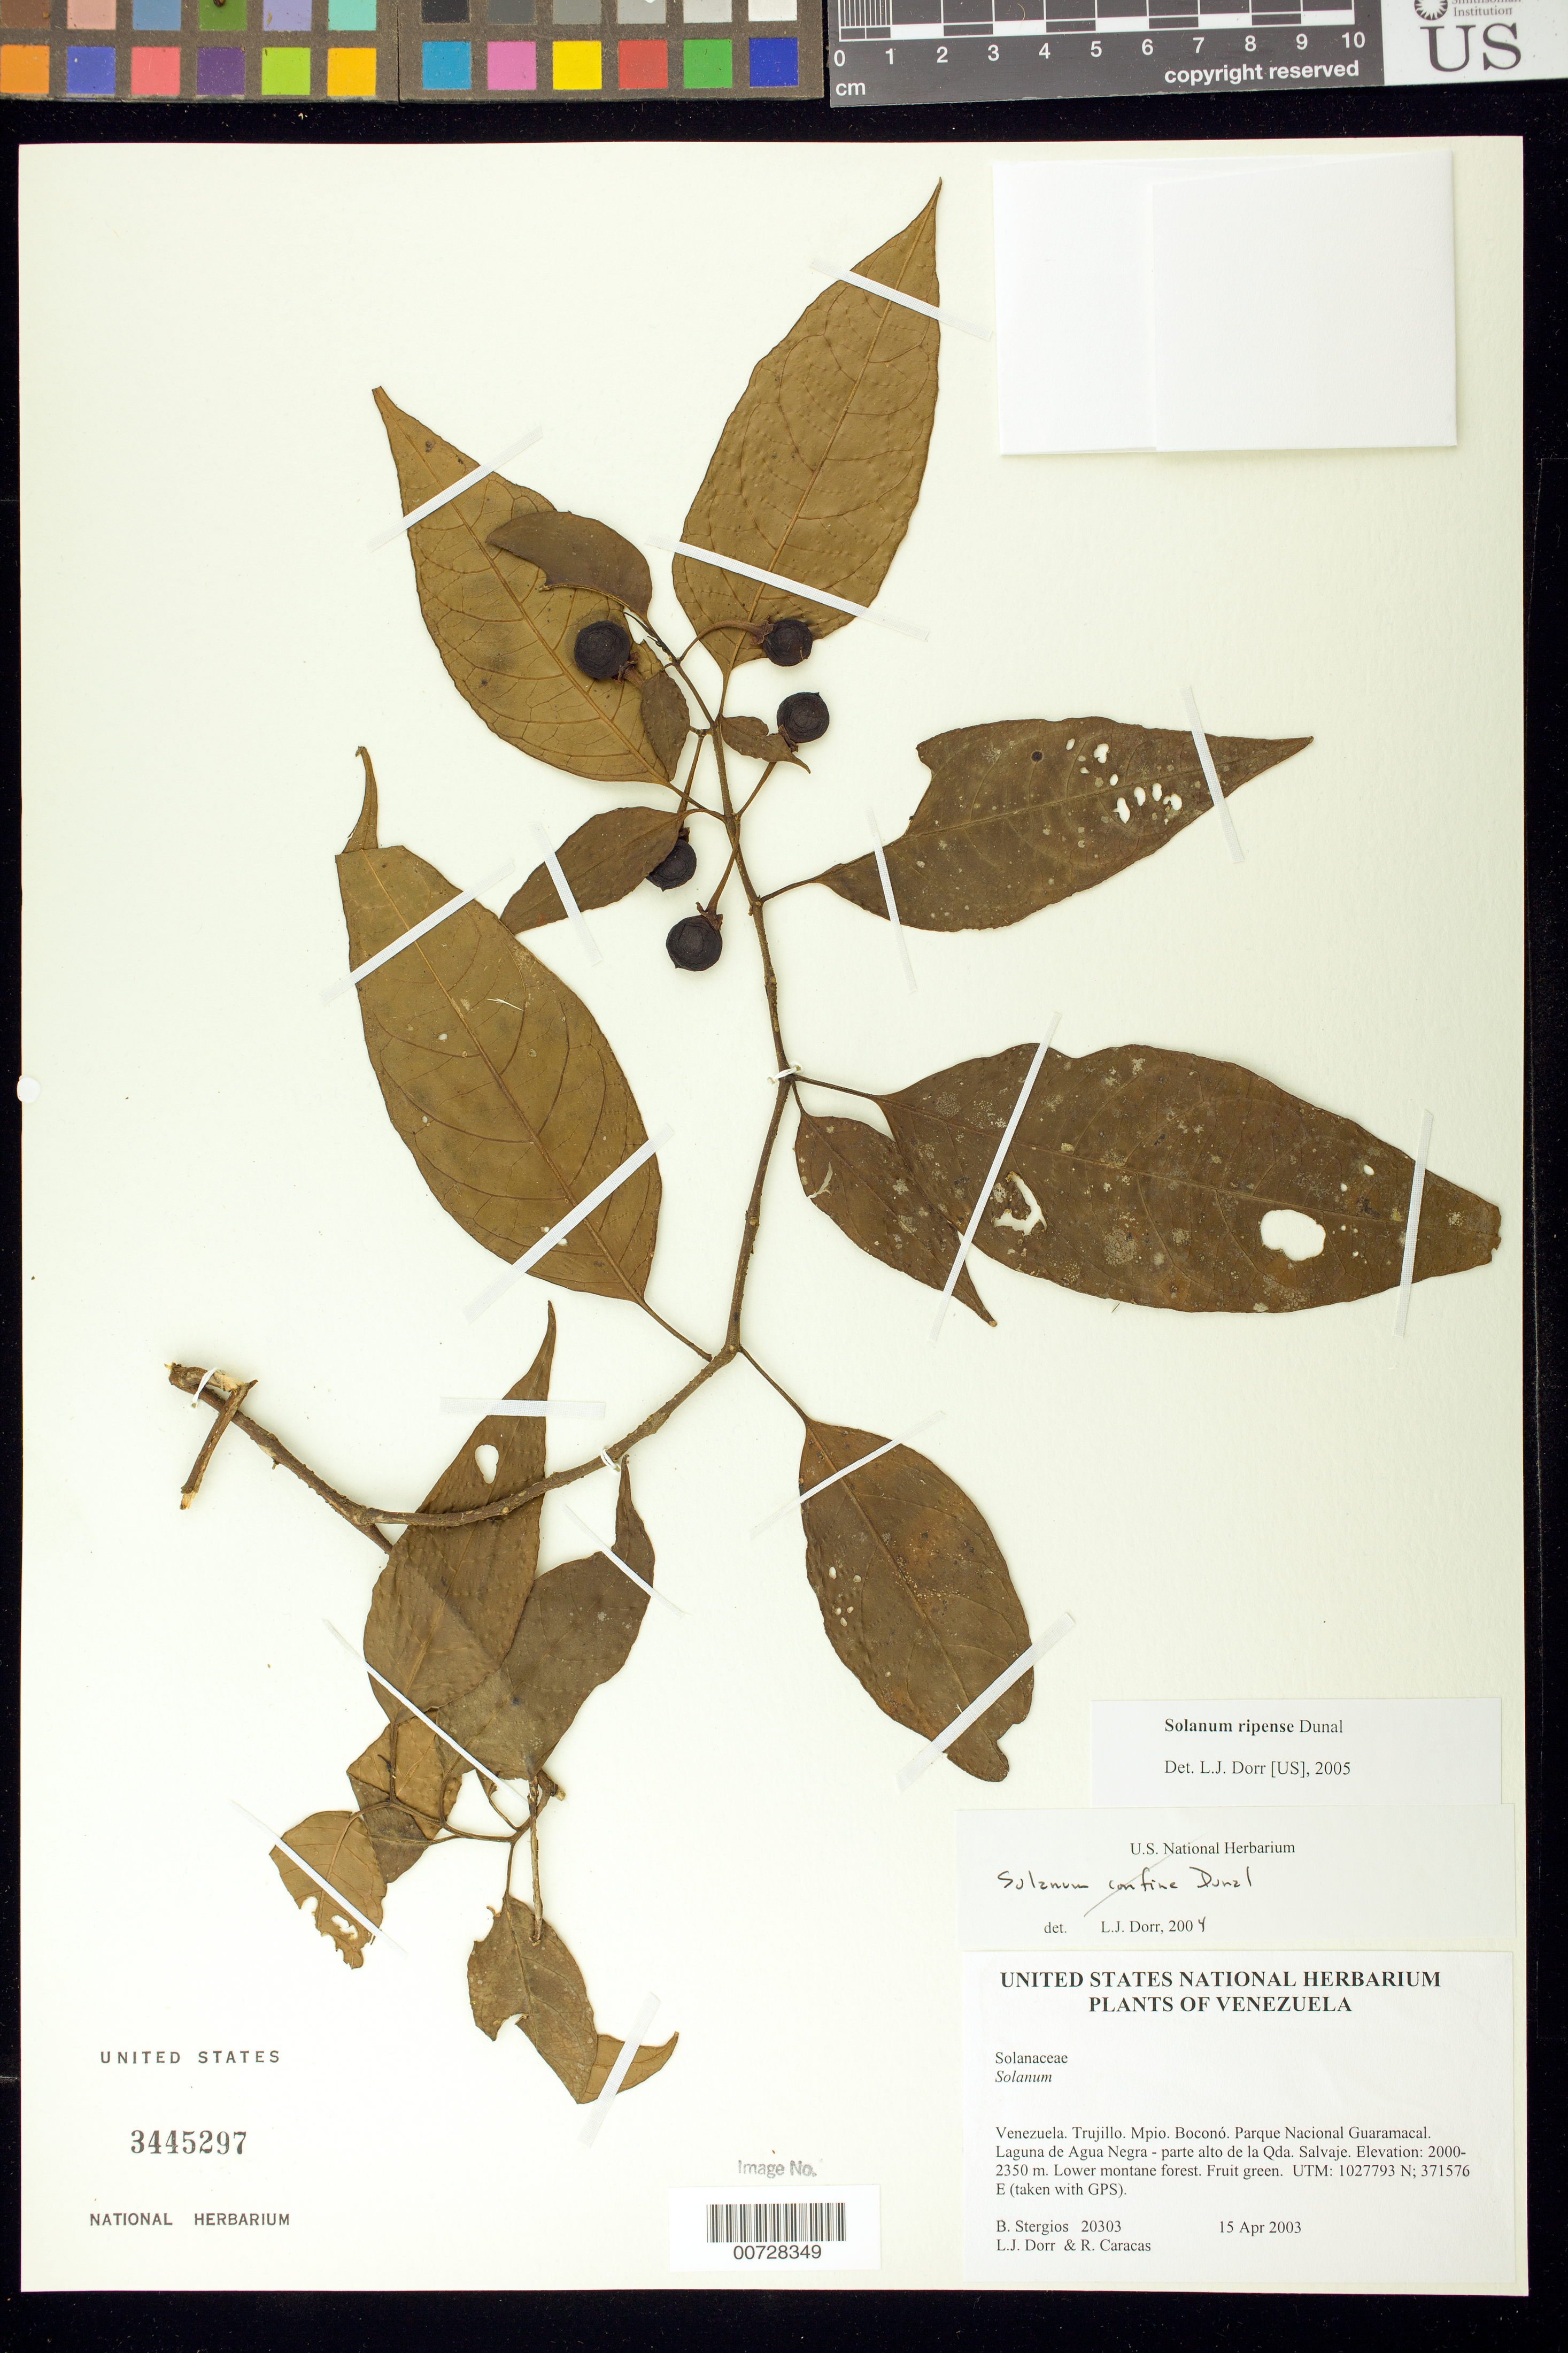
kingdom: Plantae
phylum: Tracheophyta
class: Magnoliopsida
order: Solanales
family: Solanaceae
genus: Solanum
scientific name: Solanum ripense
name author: Dunal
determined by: Dorr, L. J., (BOT), Smithsonian Institution - National Museum of Natural History (UNITED STATES)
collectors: B. G. Stergios, L. J. Dorr & R. Caracas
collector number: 20303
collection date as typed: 15 Apr 2003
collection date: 2003-04-15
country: Venezuela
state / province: Trujillo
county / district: Boconó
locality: Parque Nacional Guaramacal. Laguna de Agua Negra - parte alto de la Qda. Salvaje.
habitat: lower montane forest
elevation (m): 2000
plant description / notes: BM, NY, PORT, US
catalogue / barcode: US 3445297